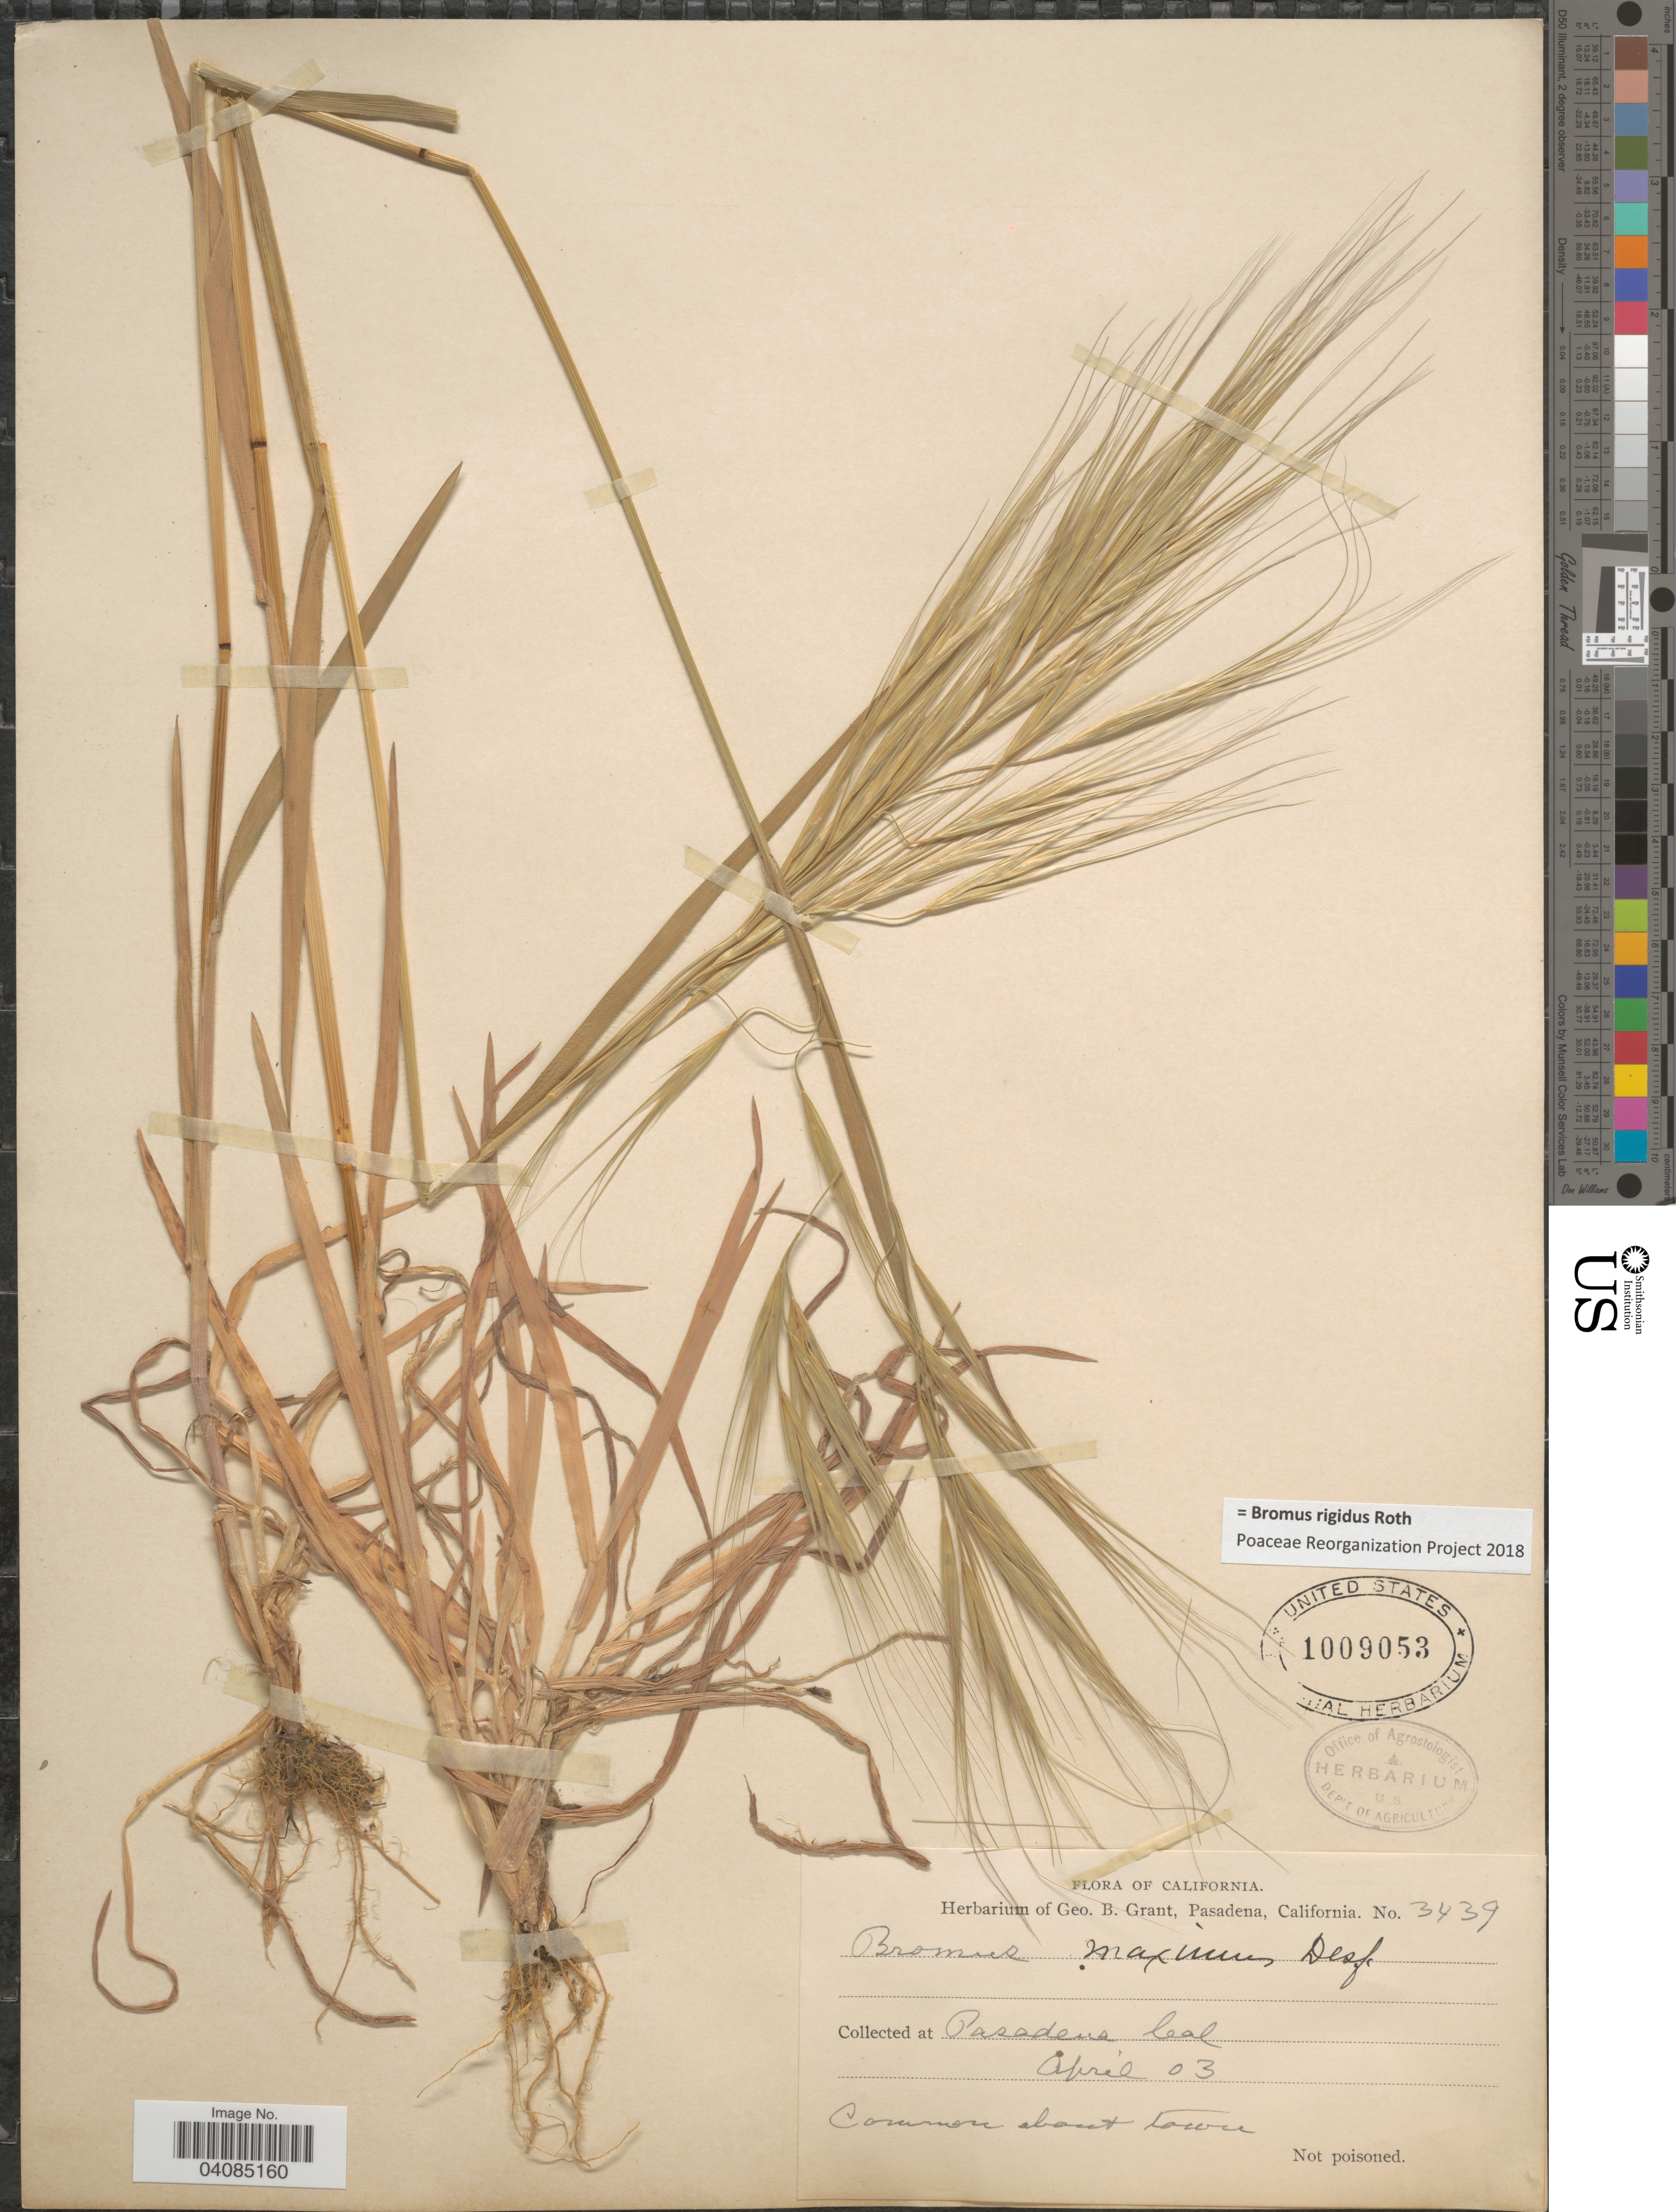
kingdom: Plantae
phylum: Tracheophyta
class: Liliopsida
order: Poales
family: Poaceae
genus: Bromus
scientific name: Bromus rigidus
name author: Roth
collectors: G. Grant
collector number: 3439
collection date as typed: Transcribed d/m/y: /4/3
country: United States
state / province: California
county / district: Los Angeles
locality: Pasadena.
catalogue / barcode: US 1009053